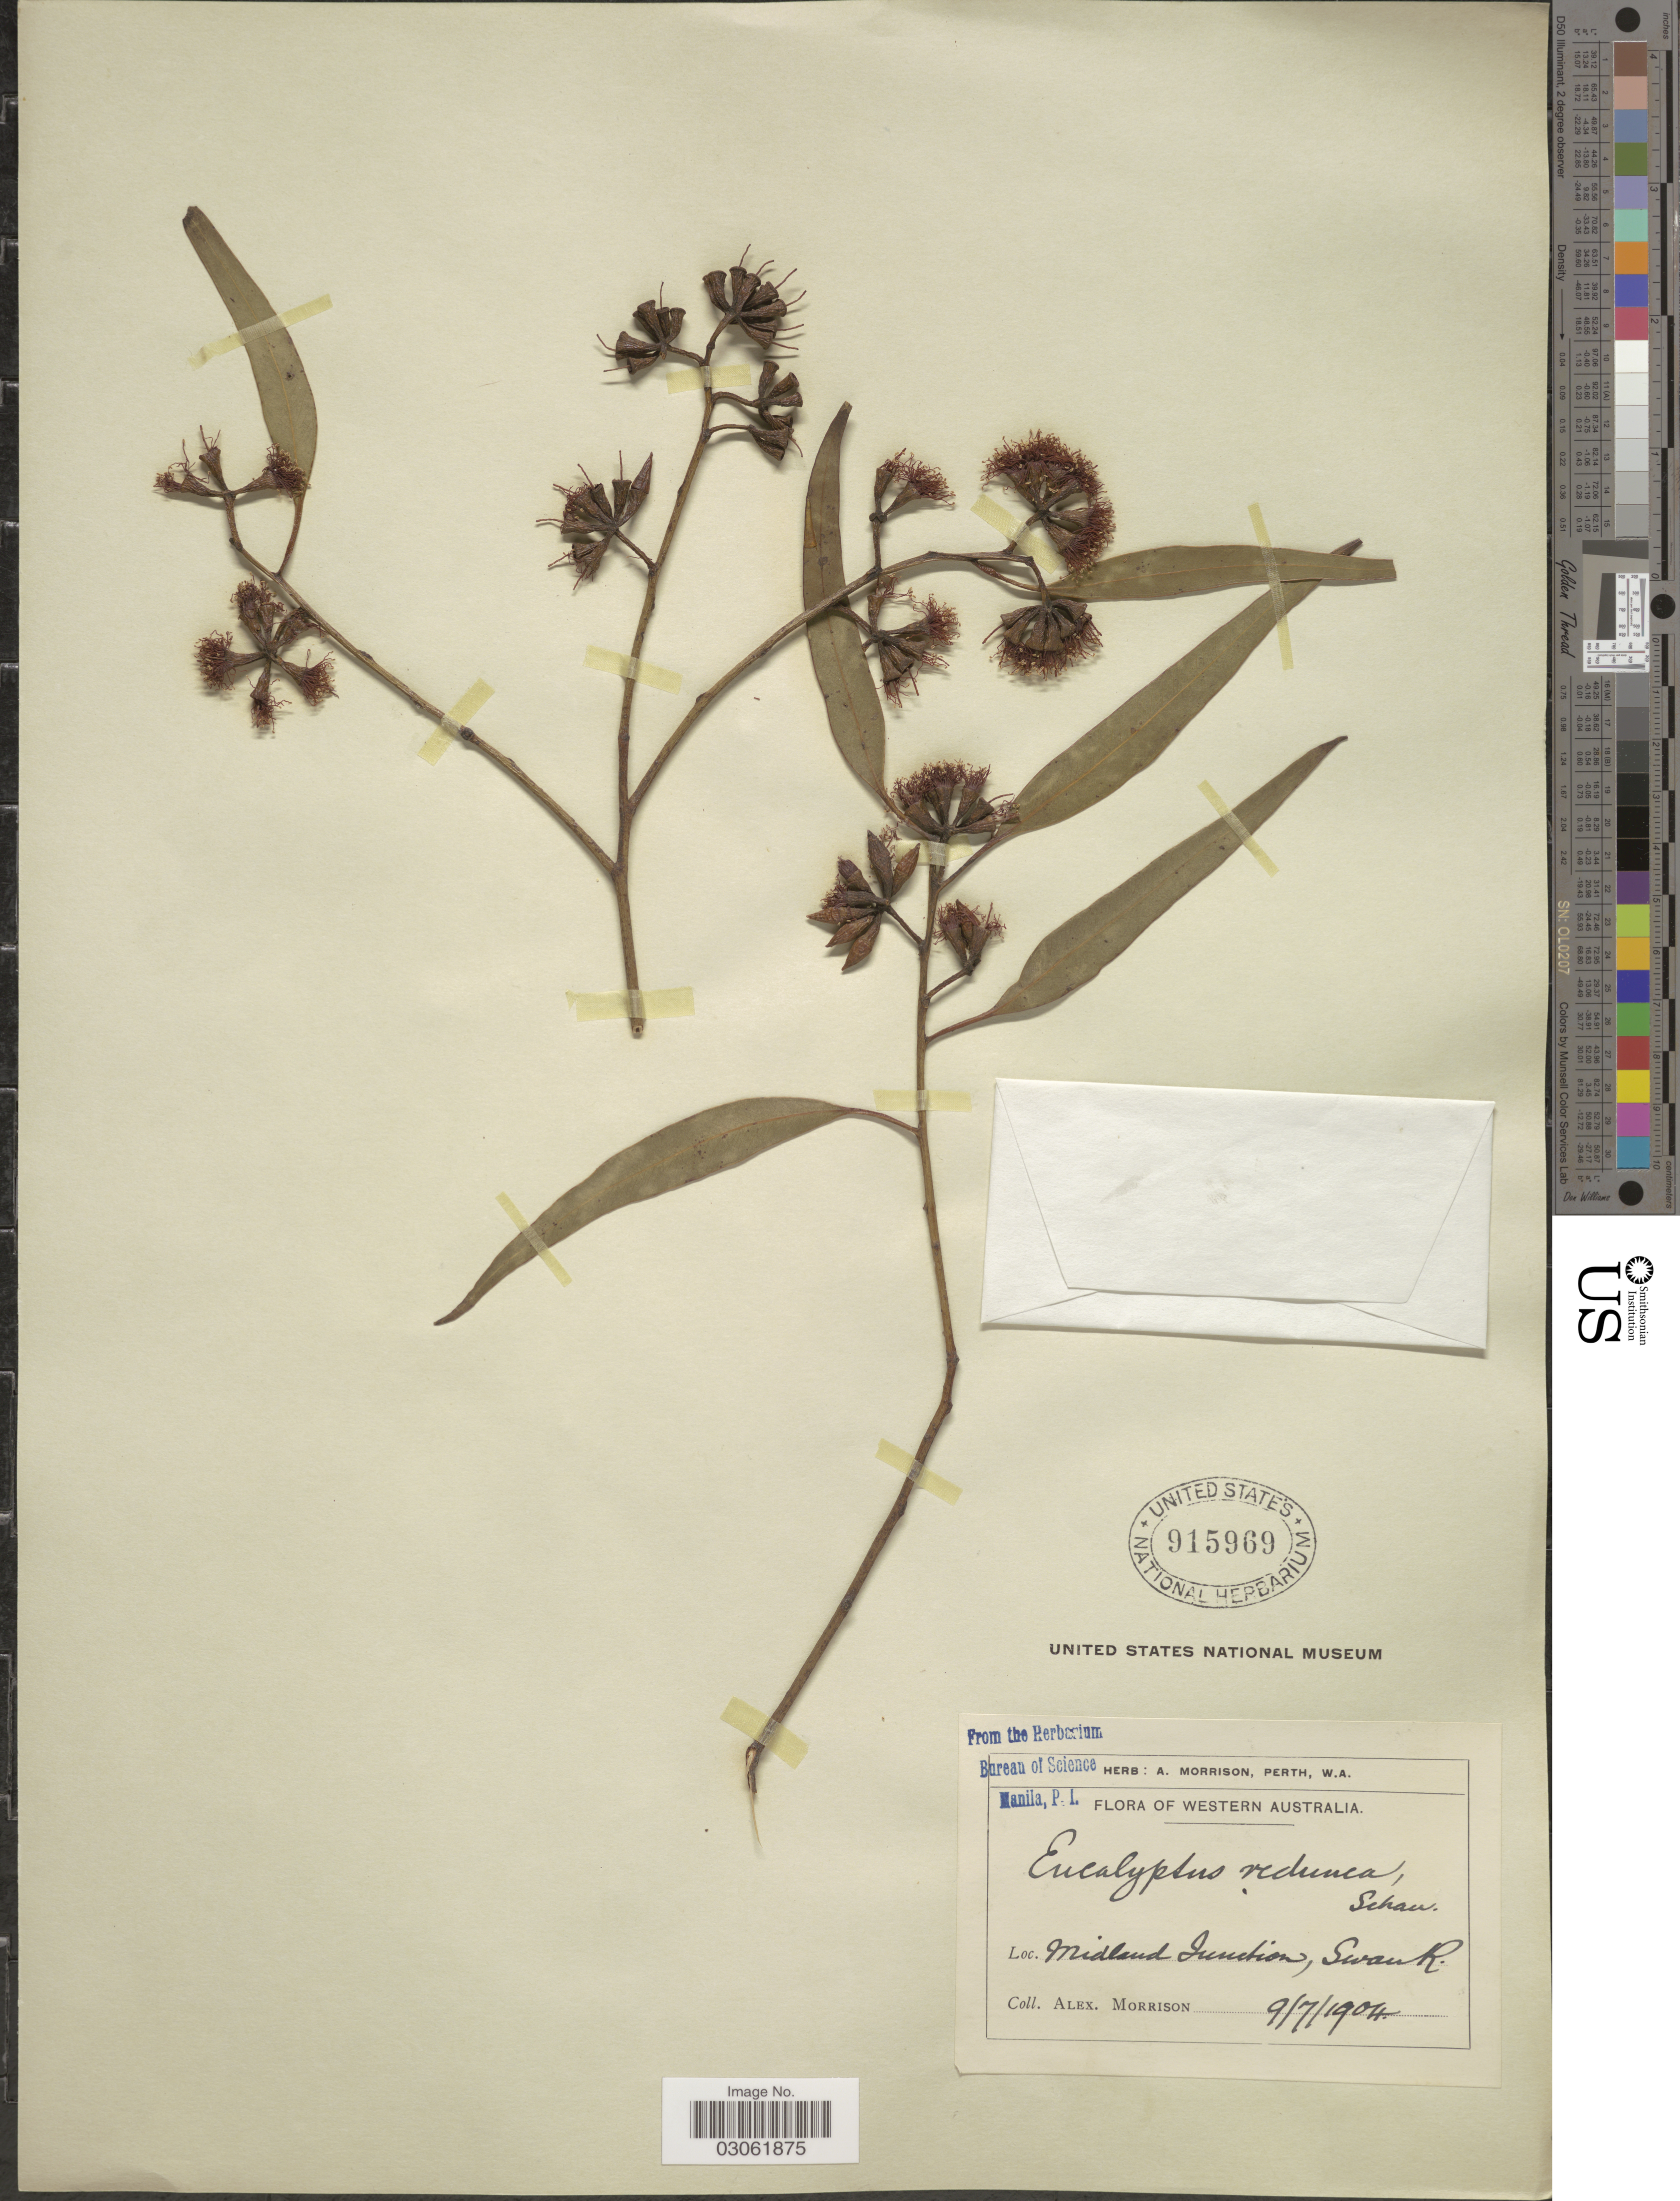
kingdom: Plantae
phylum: Tracheophyta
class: Magnoliopsida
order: Myrtales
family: Myrtaceae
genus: Eucalyptus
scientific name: Eucalyptus redunca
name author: Schauer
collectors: A. Morrison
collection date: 1904-07-09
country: Australia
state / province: Western Australia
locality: Midland Junction, Swan R.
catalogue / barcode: US 915969